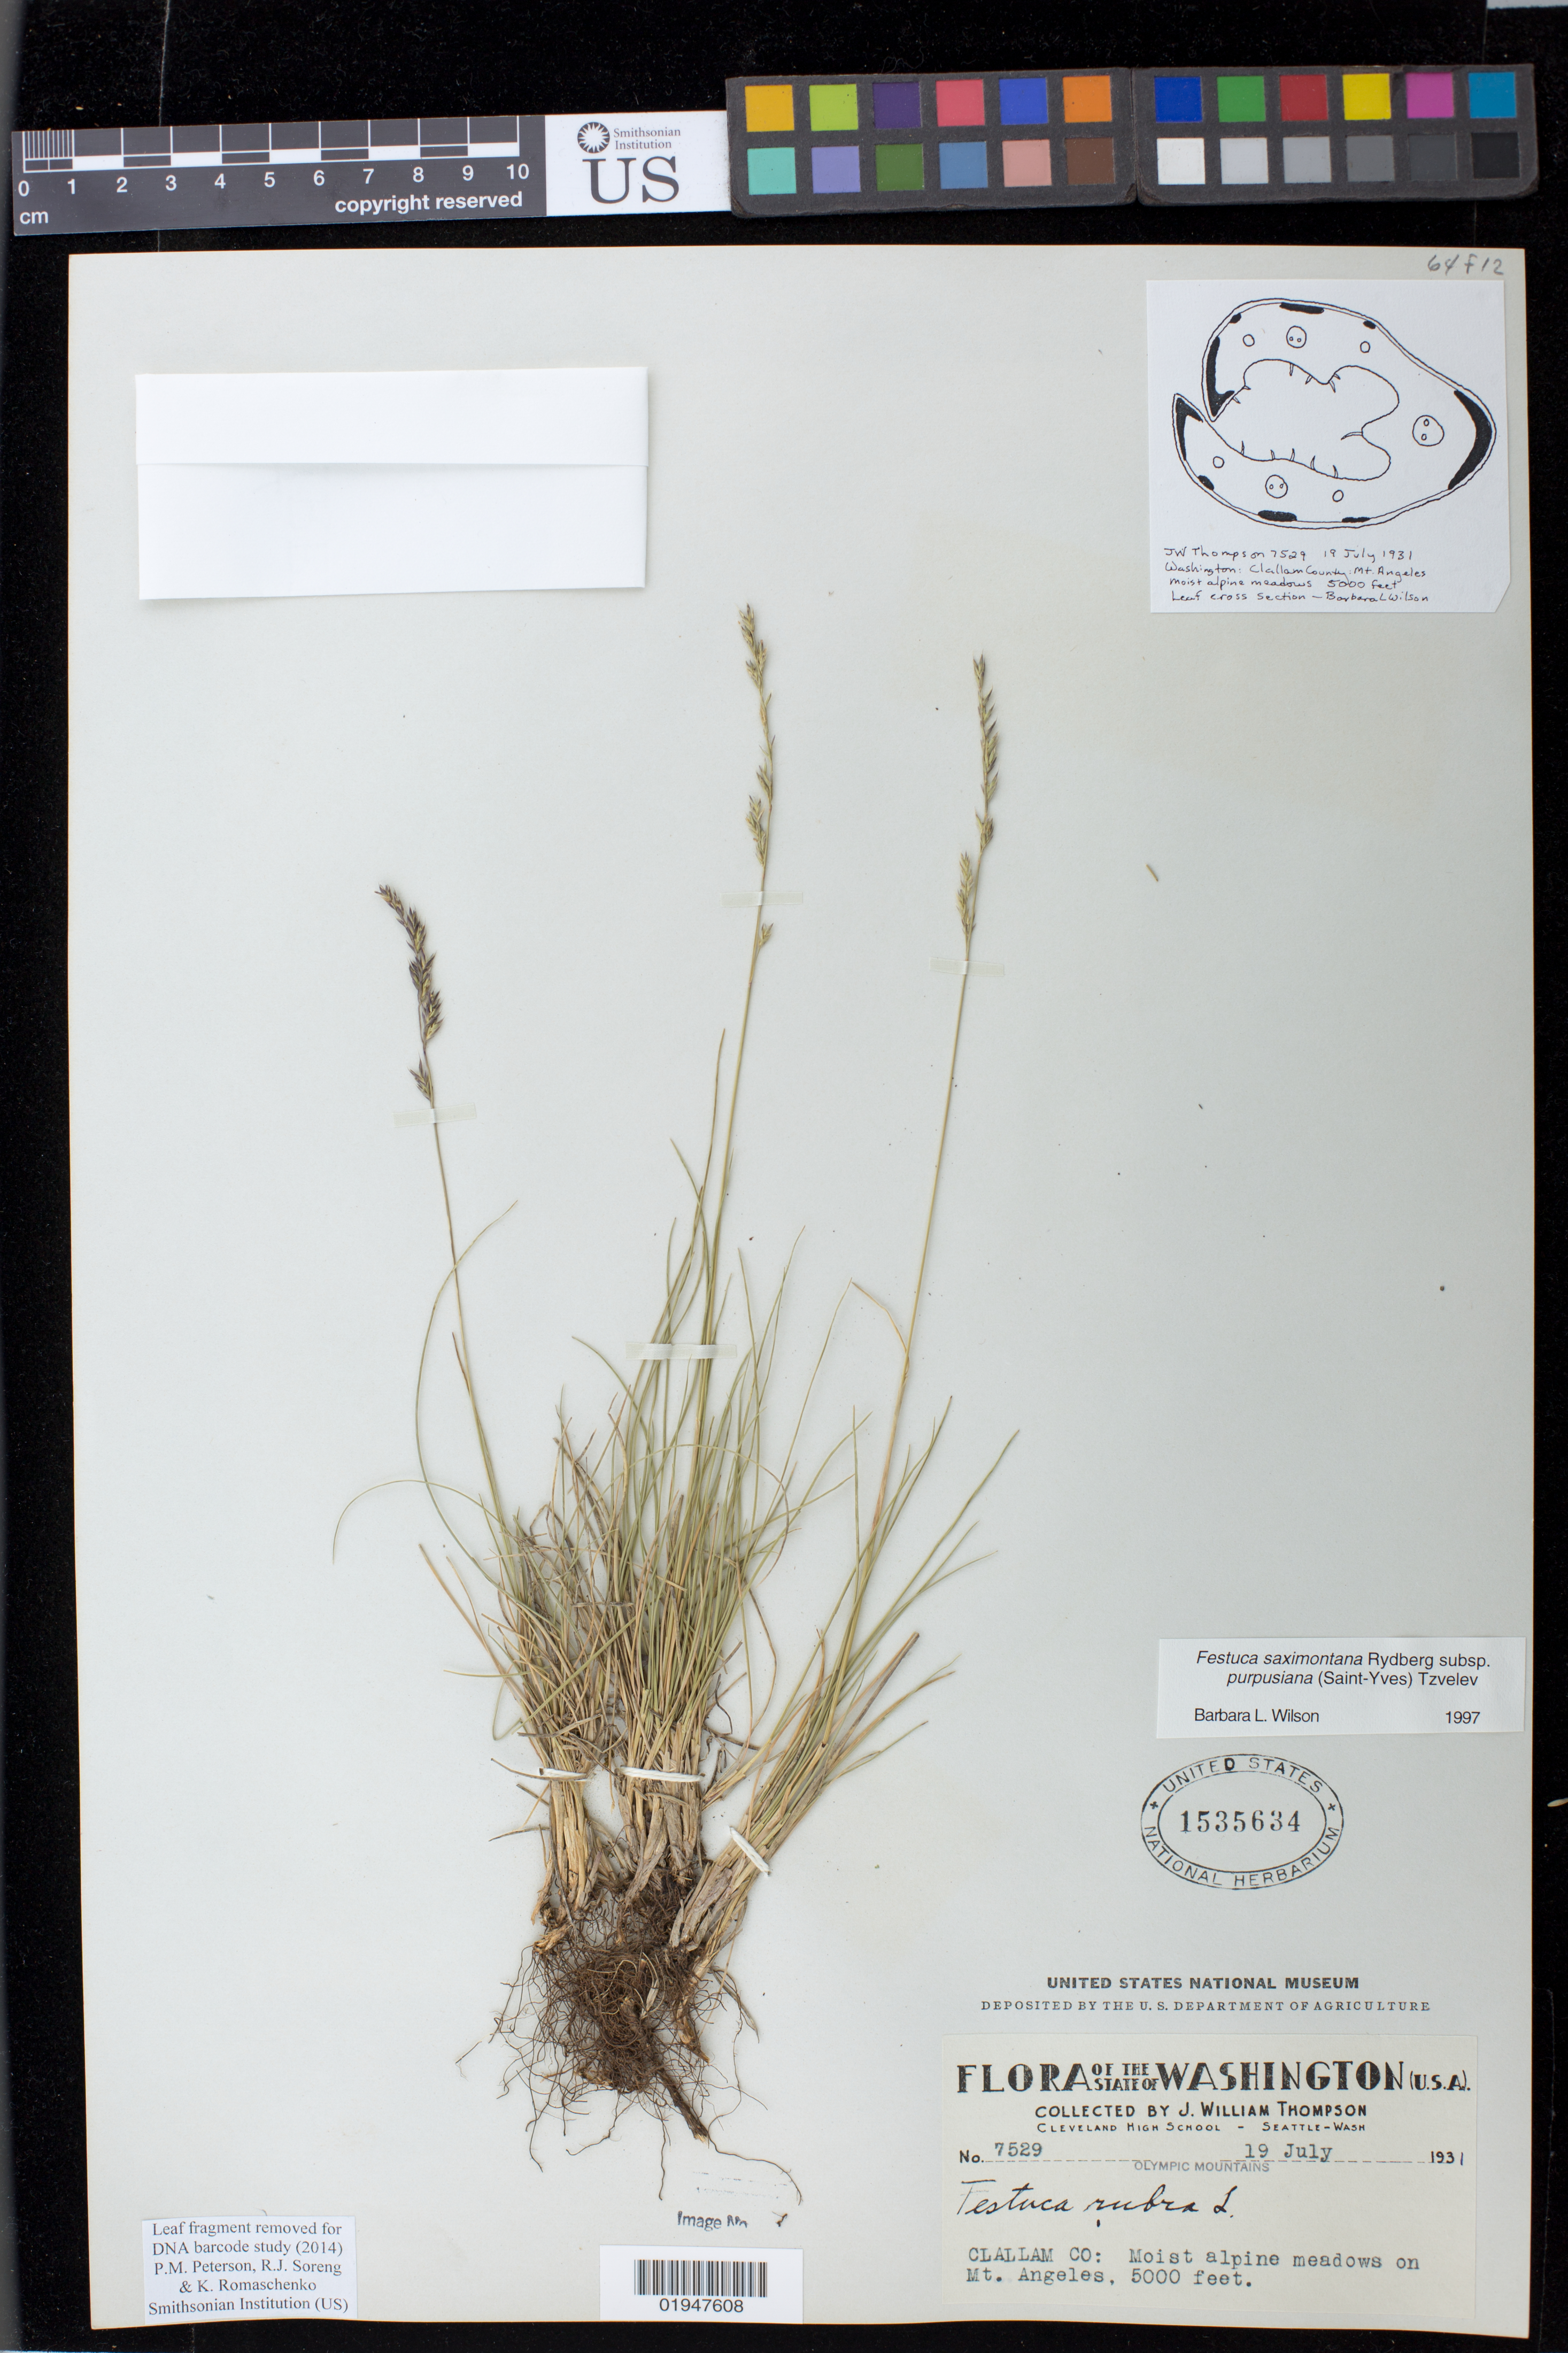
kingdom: Plantae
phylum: Tracheophyta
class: Liliopsida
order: Poales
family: Poaceae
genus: Festuca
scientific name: Festuca saximontana subsp. purpusiana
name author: Rydb.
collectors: J. W. Thompson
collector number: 7529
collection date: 1931-07-19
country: United States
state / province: Washington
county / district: Clallam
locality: Mt. Angeles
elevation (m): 1524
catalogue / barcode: US 1535634